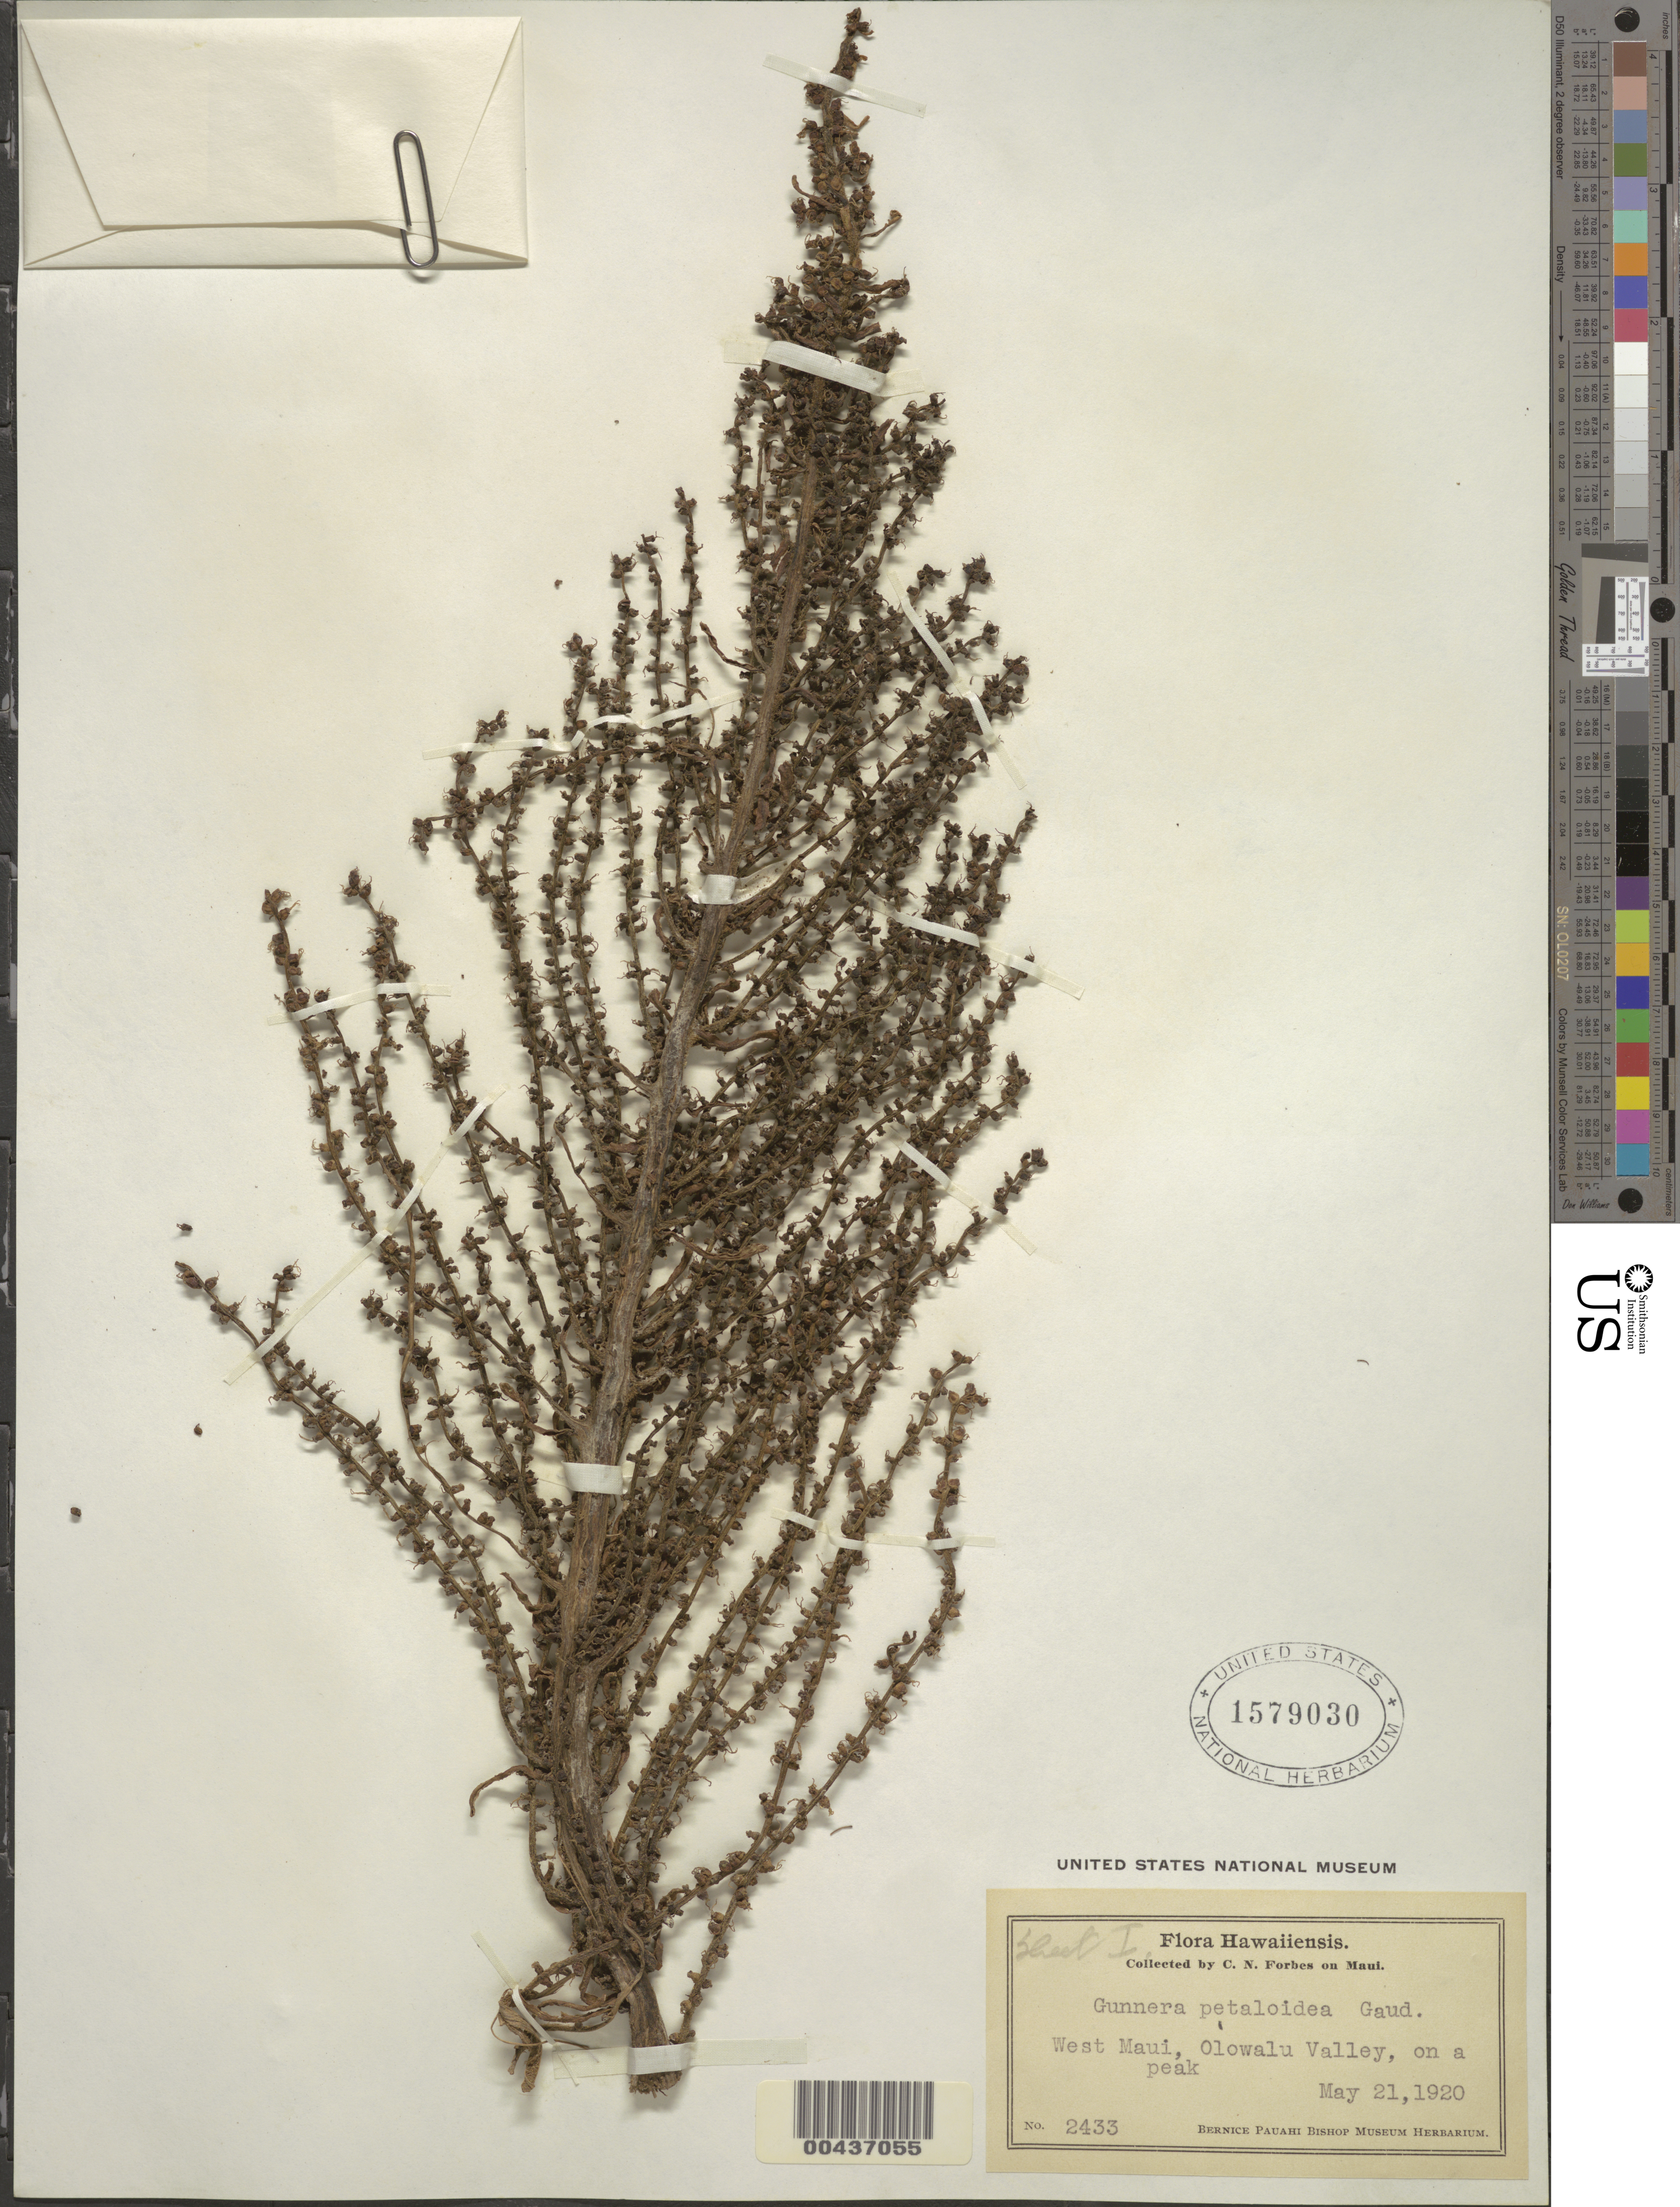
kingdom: Plantae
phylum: Tracheophyta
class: Magnoliopsida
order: Gunnerales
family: Gunneraceae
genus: Gunnera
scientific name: Gunnera petaloidea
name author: Gaudich.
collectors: C. N. Forbes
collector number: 2433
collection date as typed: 21 May 1920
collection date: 1920-05-21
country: United States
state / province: Hawaii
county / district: Maui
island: Maui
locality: West Maui, Olowalu Valley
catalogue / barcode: US 1579030